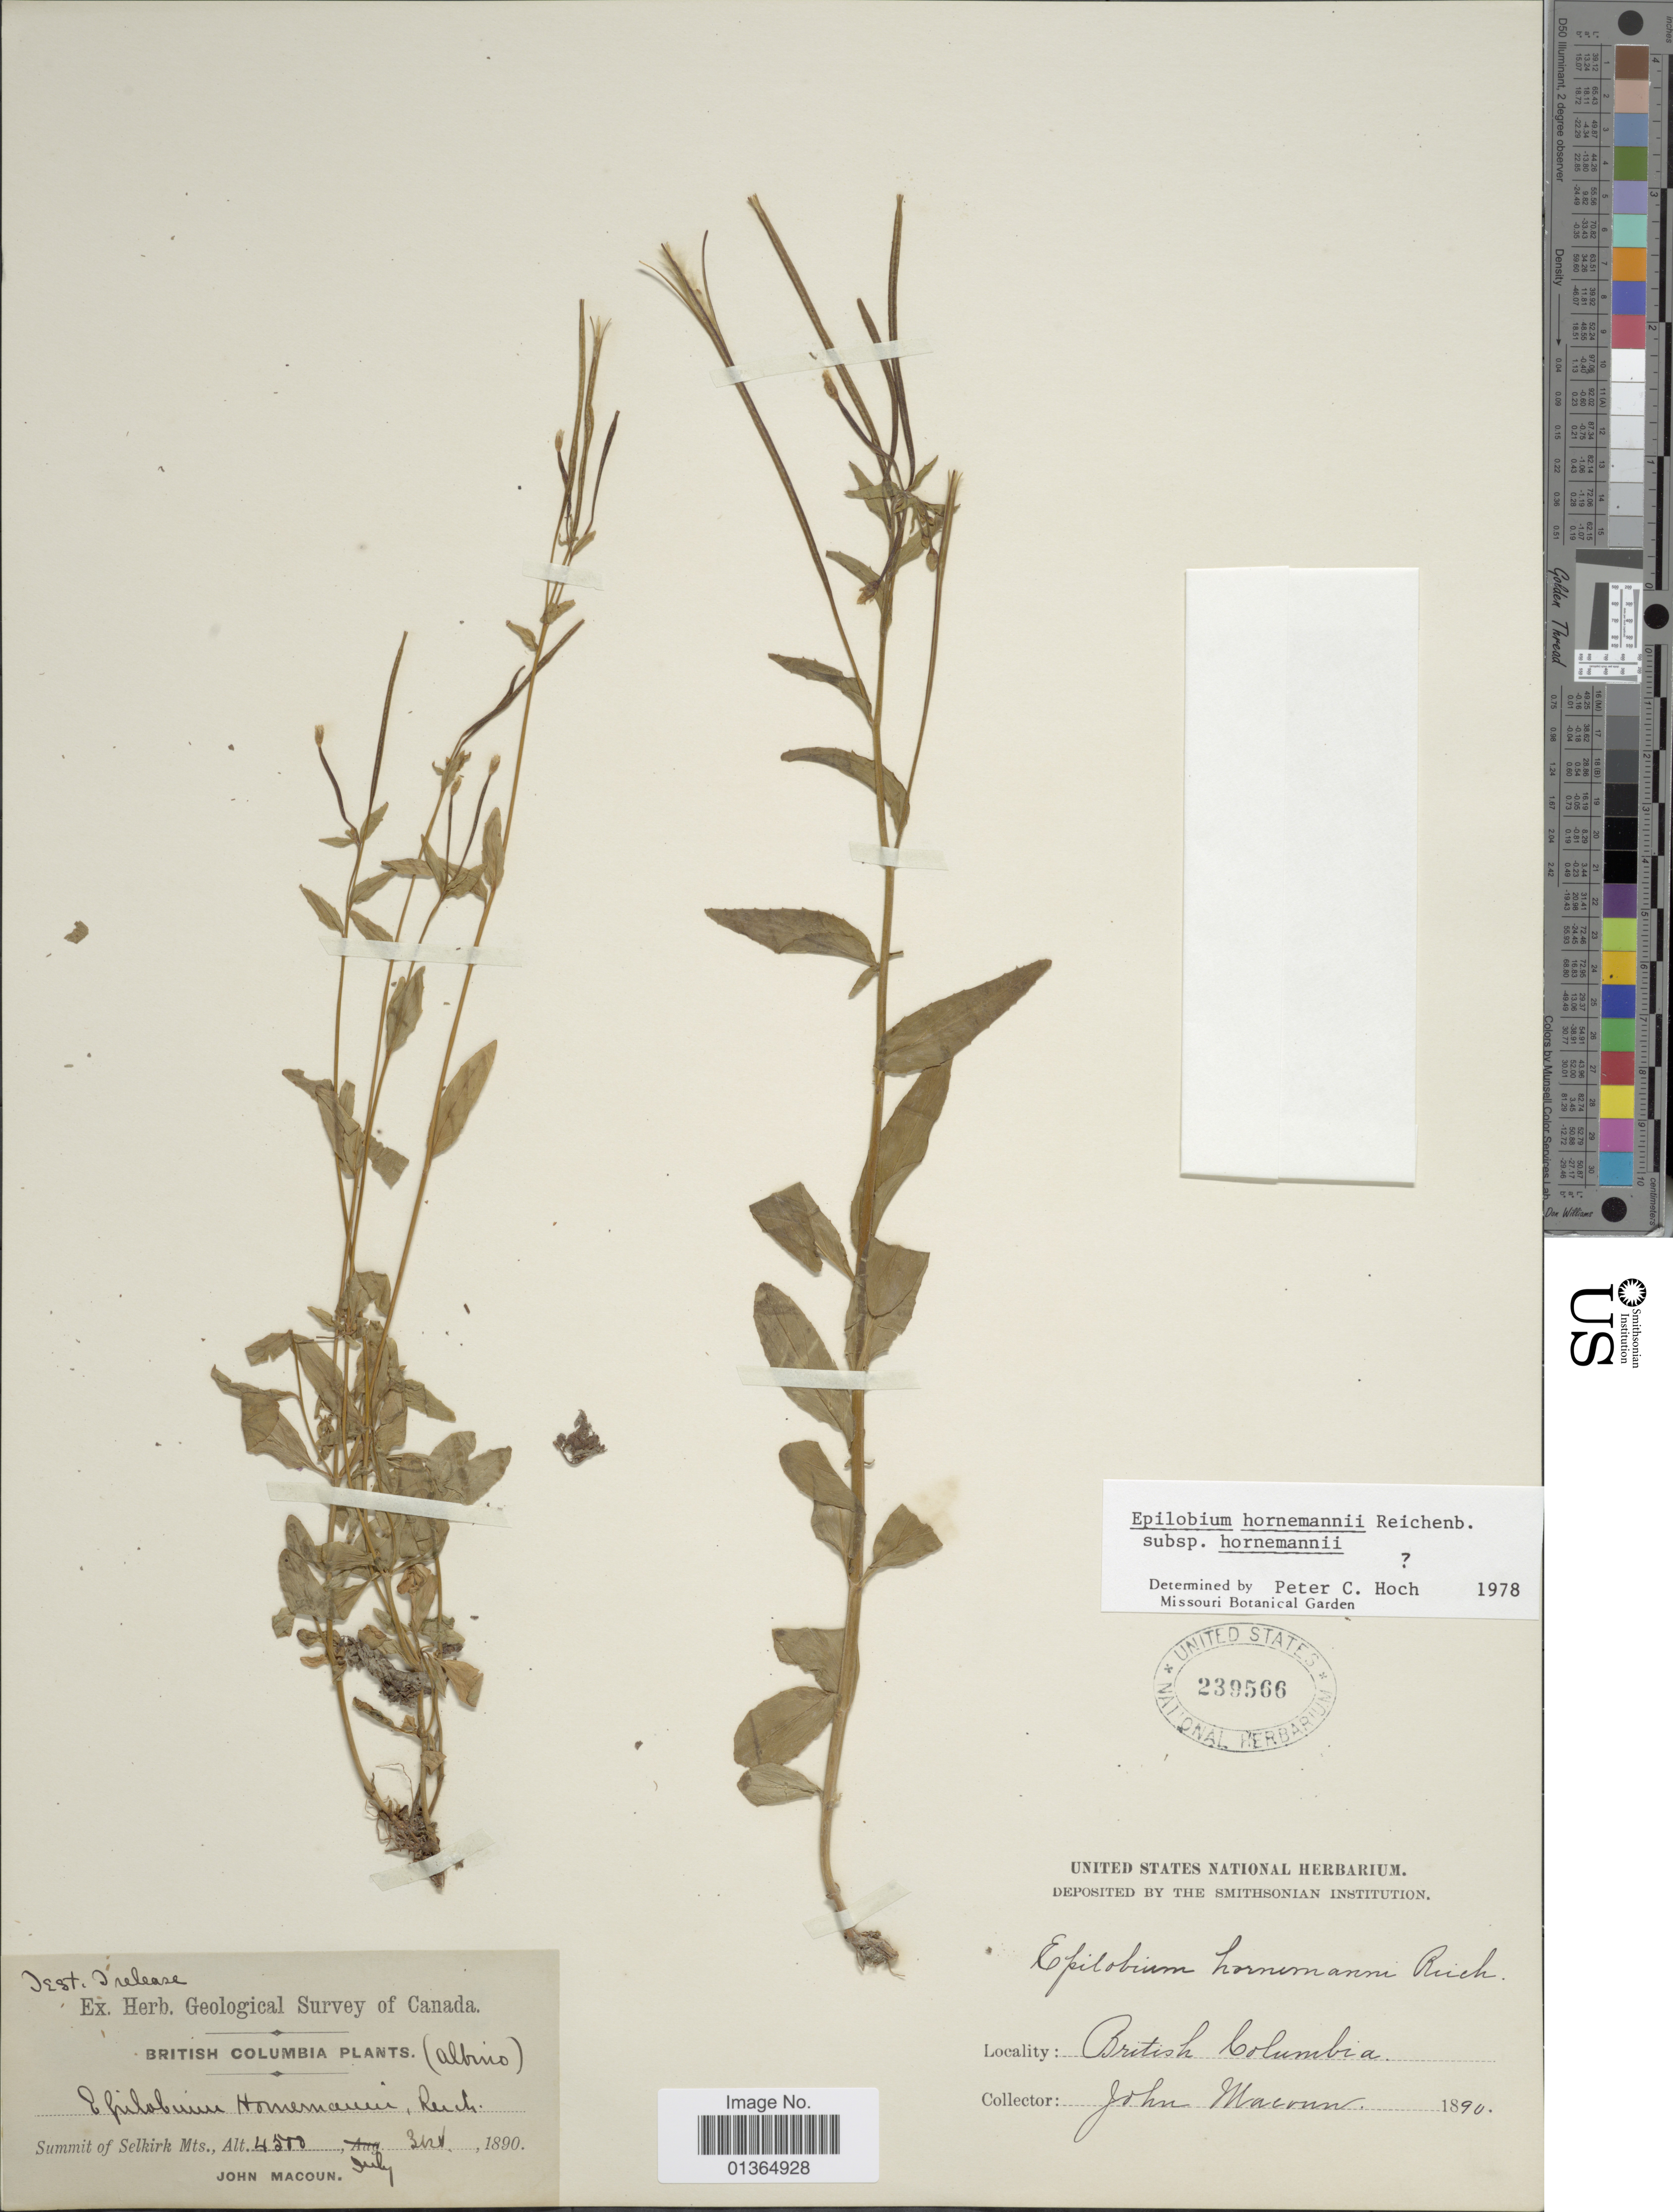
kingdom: Plantae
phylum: Tracheophyta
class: Magnoliopsida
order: Myrtales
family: Onagraceae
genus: Epilobium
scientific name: Epilobium hornemannii subsp. hornemannii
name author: Rchb.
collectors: J. Macoun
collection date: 1890-07-03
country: Canada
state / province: British Columbia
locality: Summit of Selkirk Mts.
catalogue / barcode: US 239566